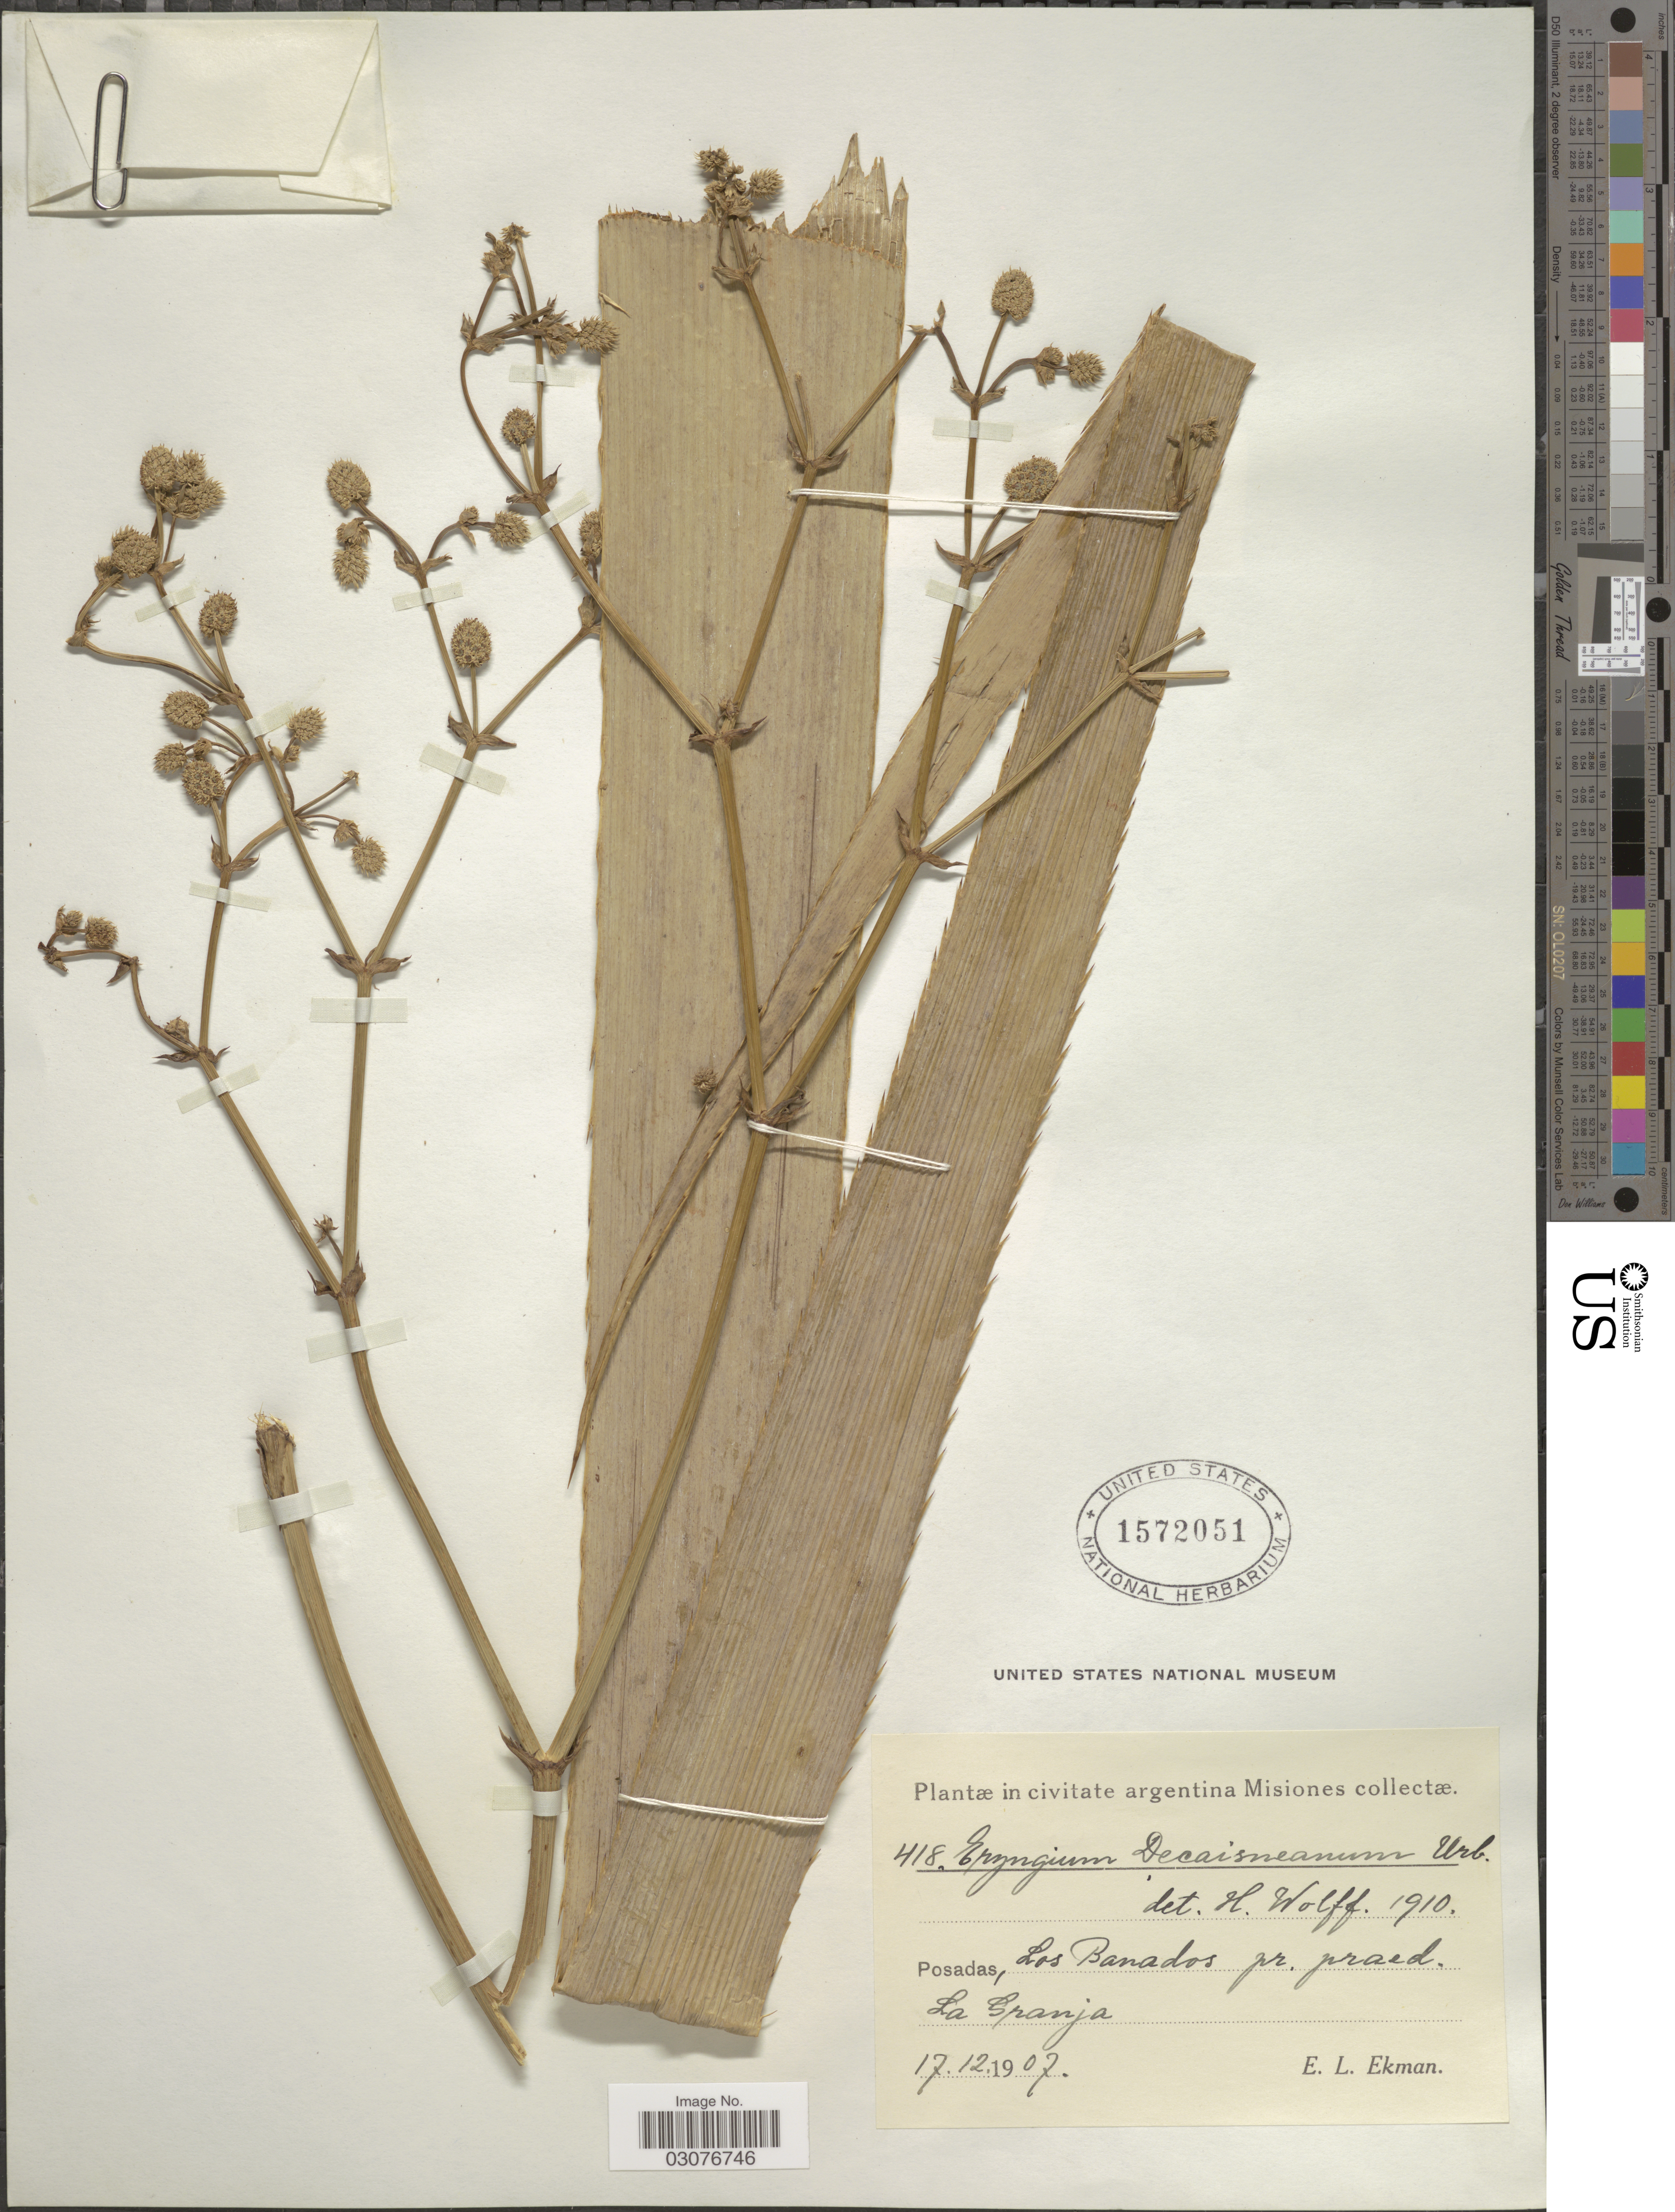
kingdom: Plantae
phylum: Tracheophyta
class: Magnoliopsida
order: Apiales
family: Apiaceae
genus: Eryngium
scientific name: Eryngium pandanifolium var. pandanifolium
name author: Cham. & Schltdl.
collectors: E. L. Ekman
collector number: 418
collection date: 1907-12-17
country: Argentina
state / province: Misiones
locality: Posadas, Los Banados, pr. praed. La Granja.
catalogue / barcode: US 1572051